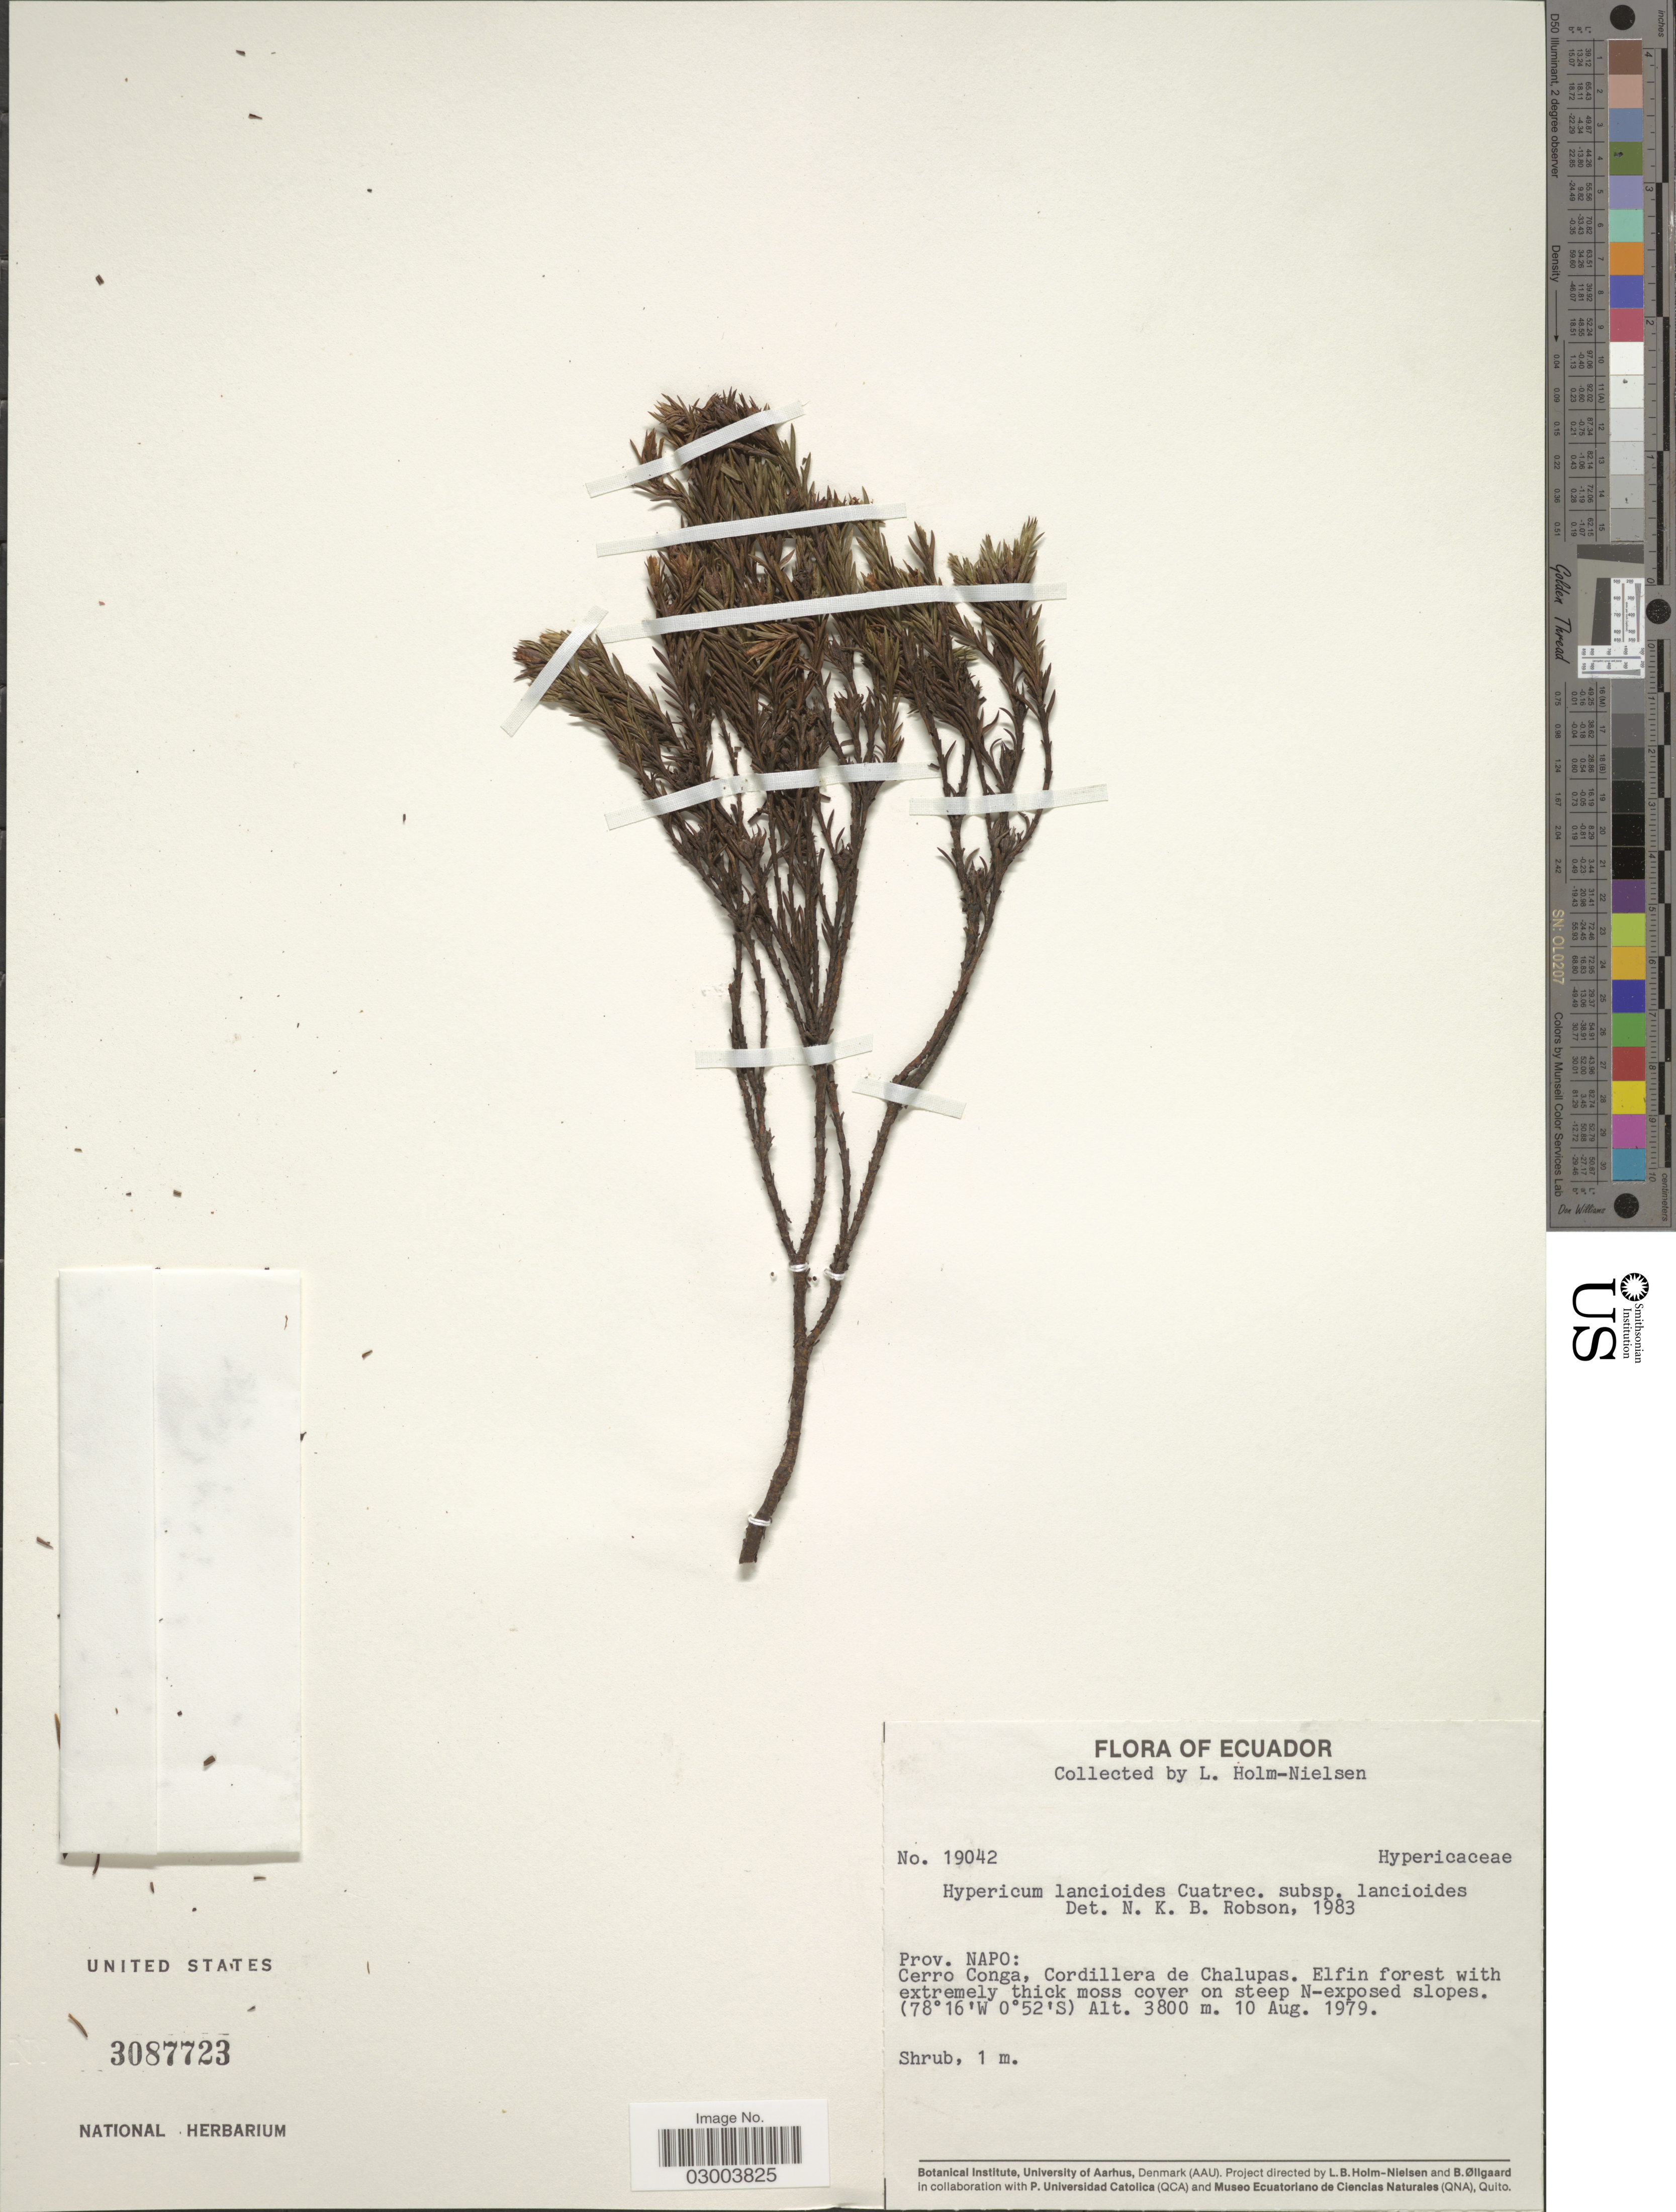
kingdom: Plantae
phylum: Tracheophyta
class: Magnoliopsida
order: Malpighiales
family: Hypericaceae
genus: Hypericum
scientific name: Hypericum lancioides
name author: Cuatrec.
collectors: L. Holm-Nielsen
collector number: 19042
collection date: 1979-08-10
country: Ecuador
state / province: Napo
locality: Cerro Conga, Cordillera de Chalupas.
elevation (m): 3800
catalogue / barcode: US 3087723